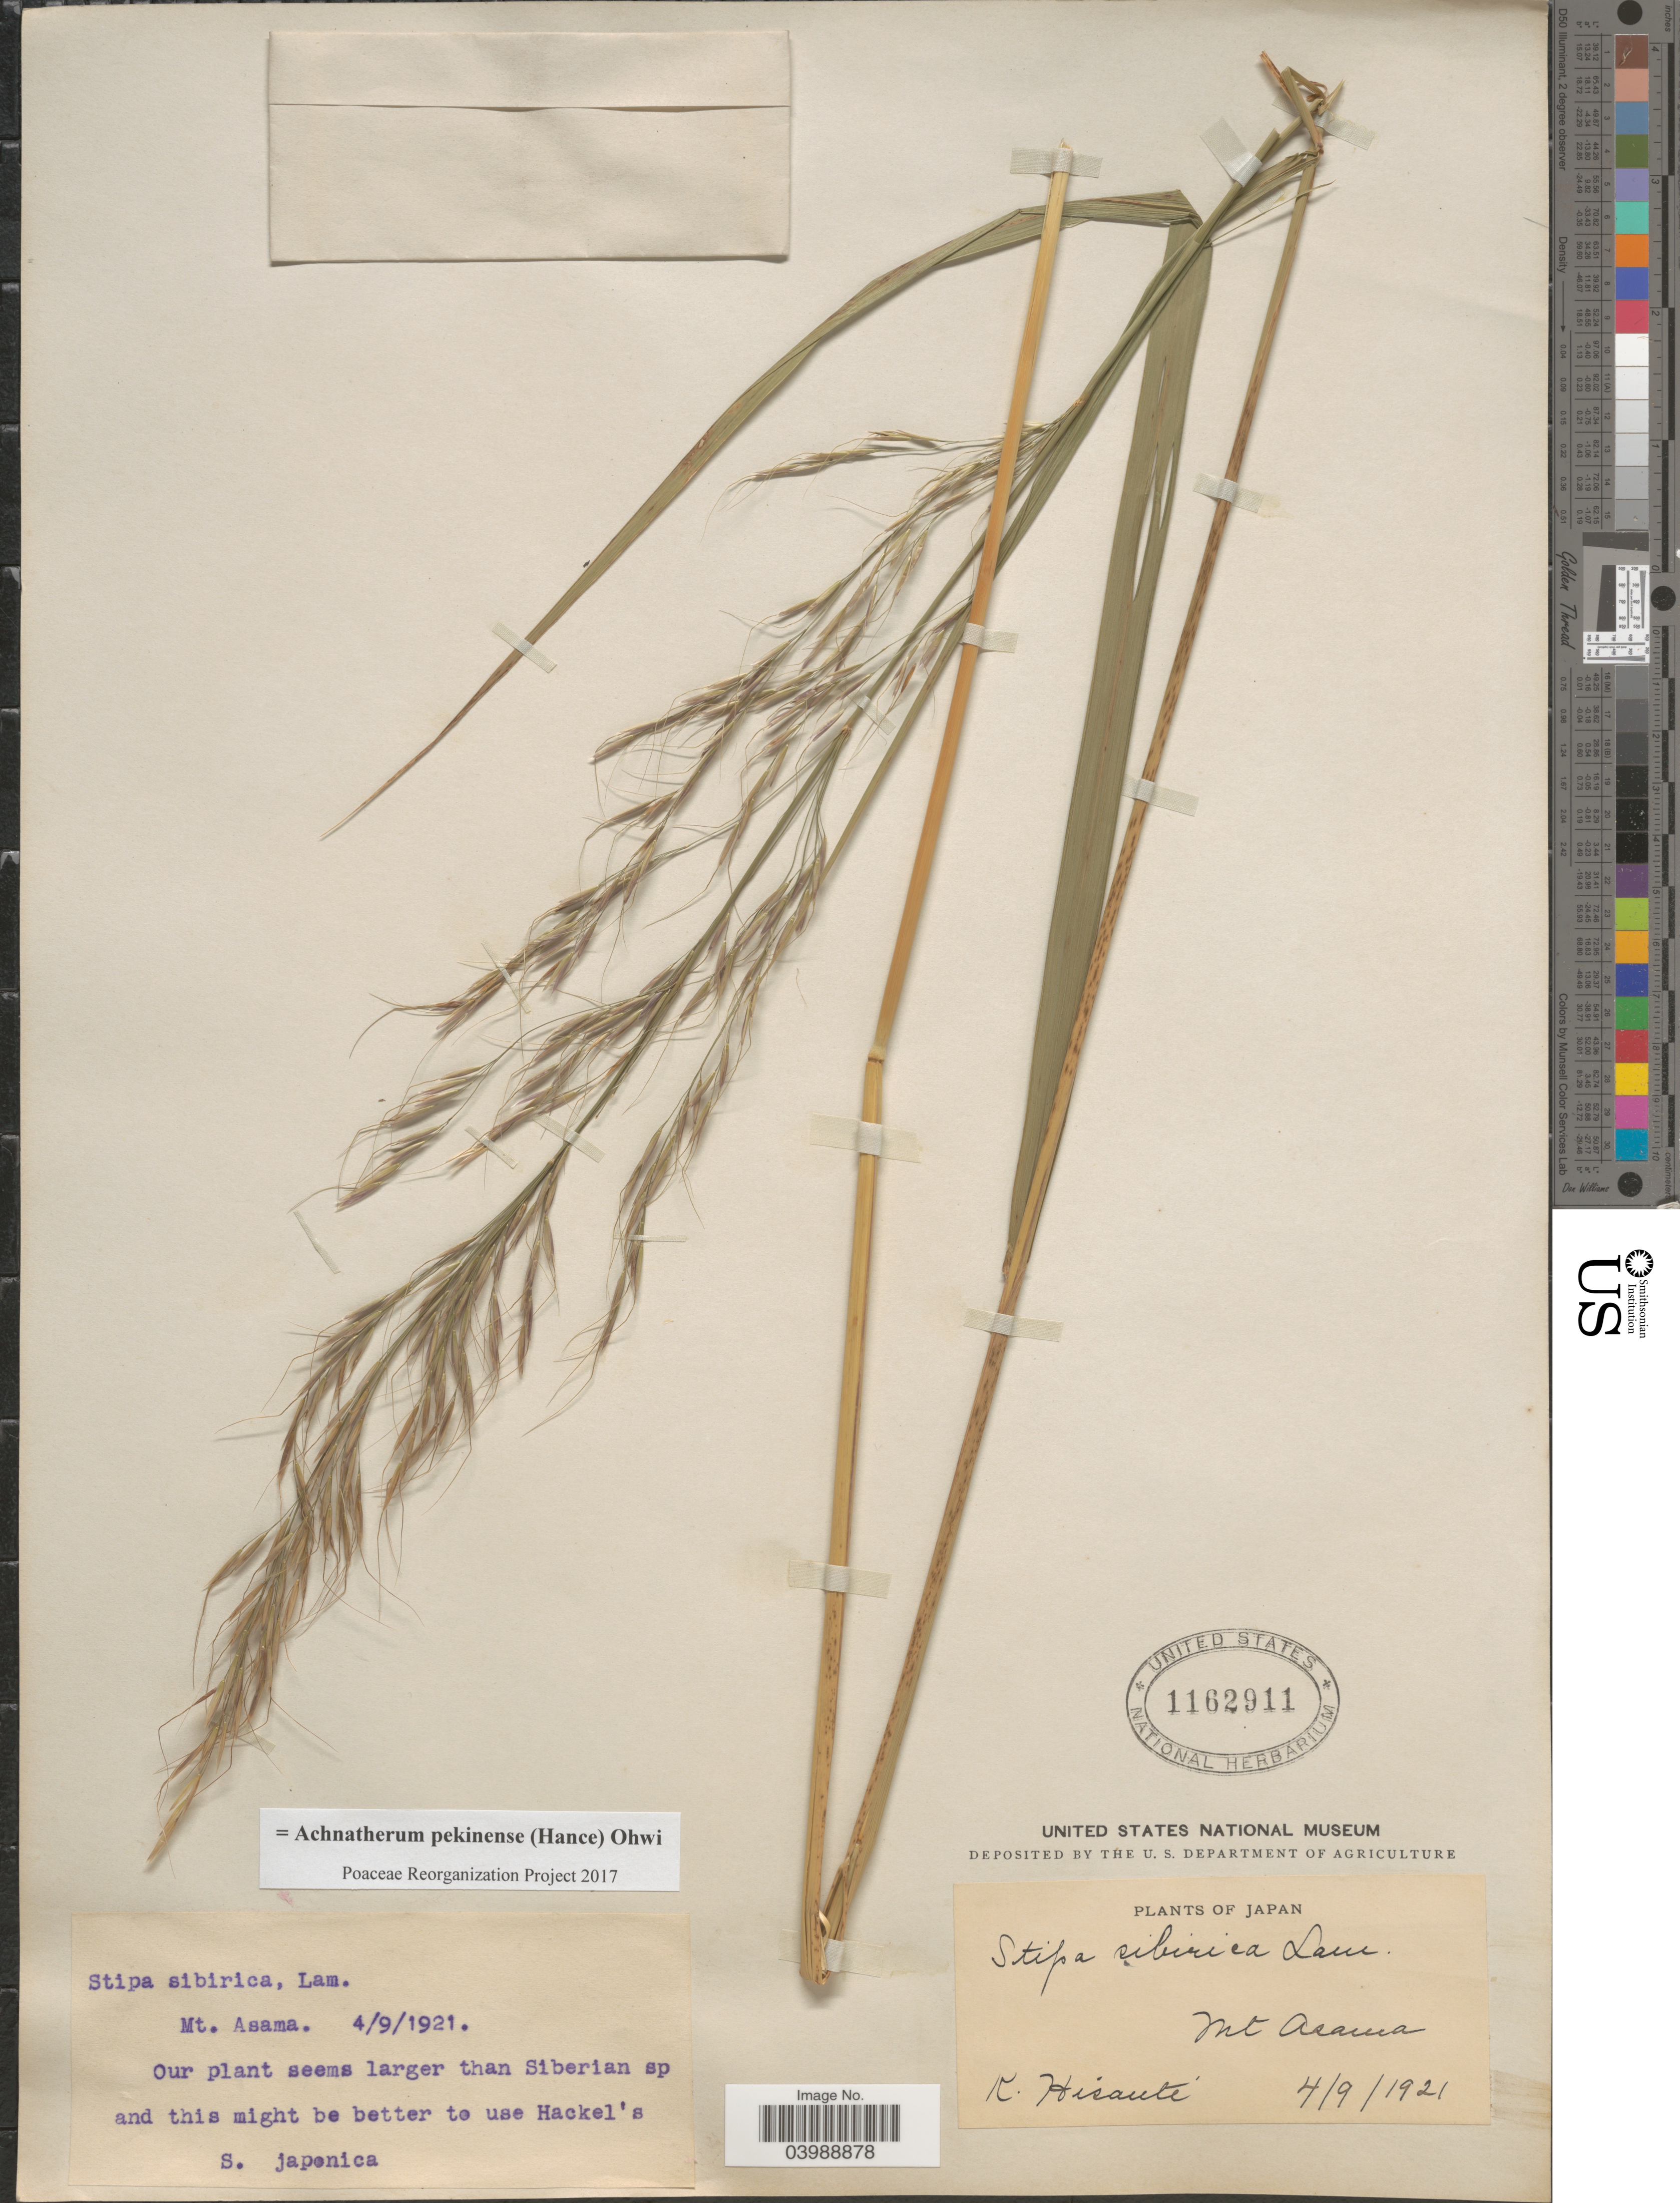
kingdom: Plantae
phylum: Tracheophyta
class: Liliopsida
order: Poales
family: Poaceae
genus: Achnatherum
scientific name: Achnatherum pekinense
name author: (Hance) Ohwi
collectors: K. Hisauti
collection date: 1921-09-04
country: Japan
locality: Mt. Asama. S. Japonica.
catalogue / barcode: US 1162911